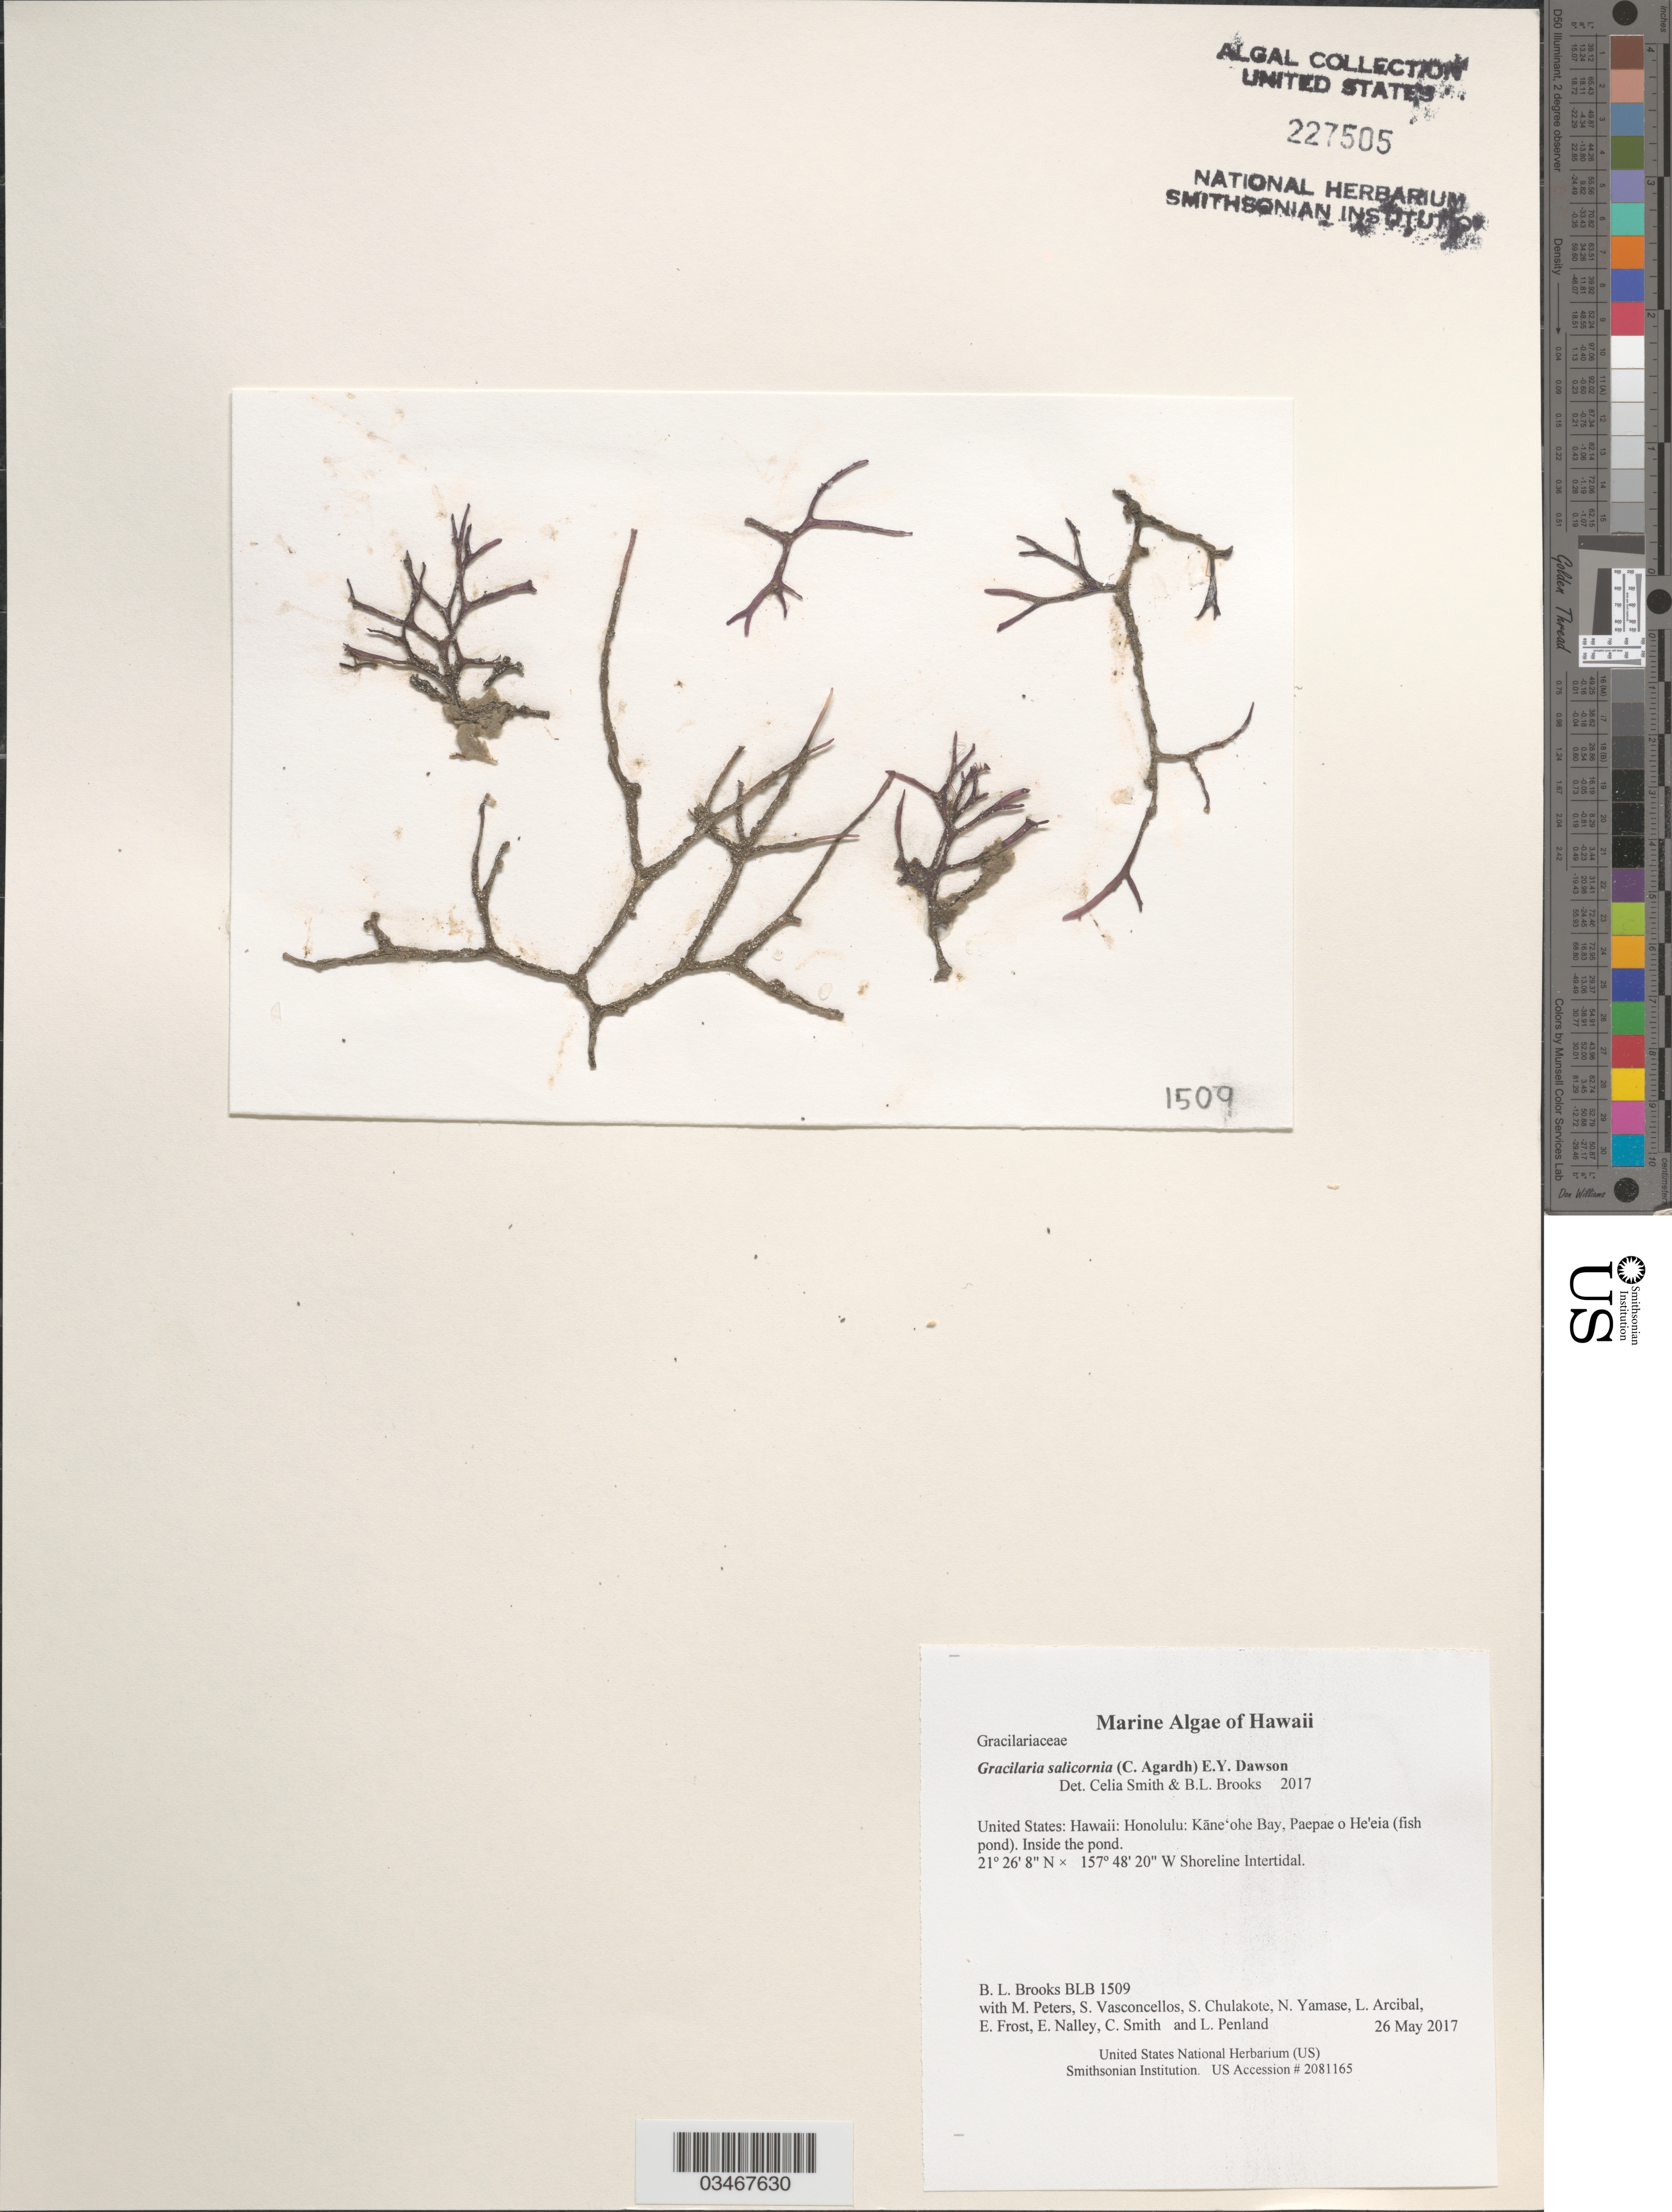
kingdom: Plantae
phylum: Rhodophyta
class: Florideophyceae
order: Gracilariales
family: Gracilariaceae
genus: Gracilaria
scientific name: Gracilaria salicornia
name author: (C. Agardh) E.Y. Dawson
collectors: B. Brooks, M. Peters, S. Vasconcellos, S. Chulakote & et al.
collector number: BLB 1509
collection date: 2017-05-26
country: United States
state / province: Hawaii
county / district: Honolulu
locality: Honolulu: Kāne'ohe Bay, Paepae o He'eia (fish pond).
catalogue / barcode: US 227505